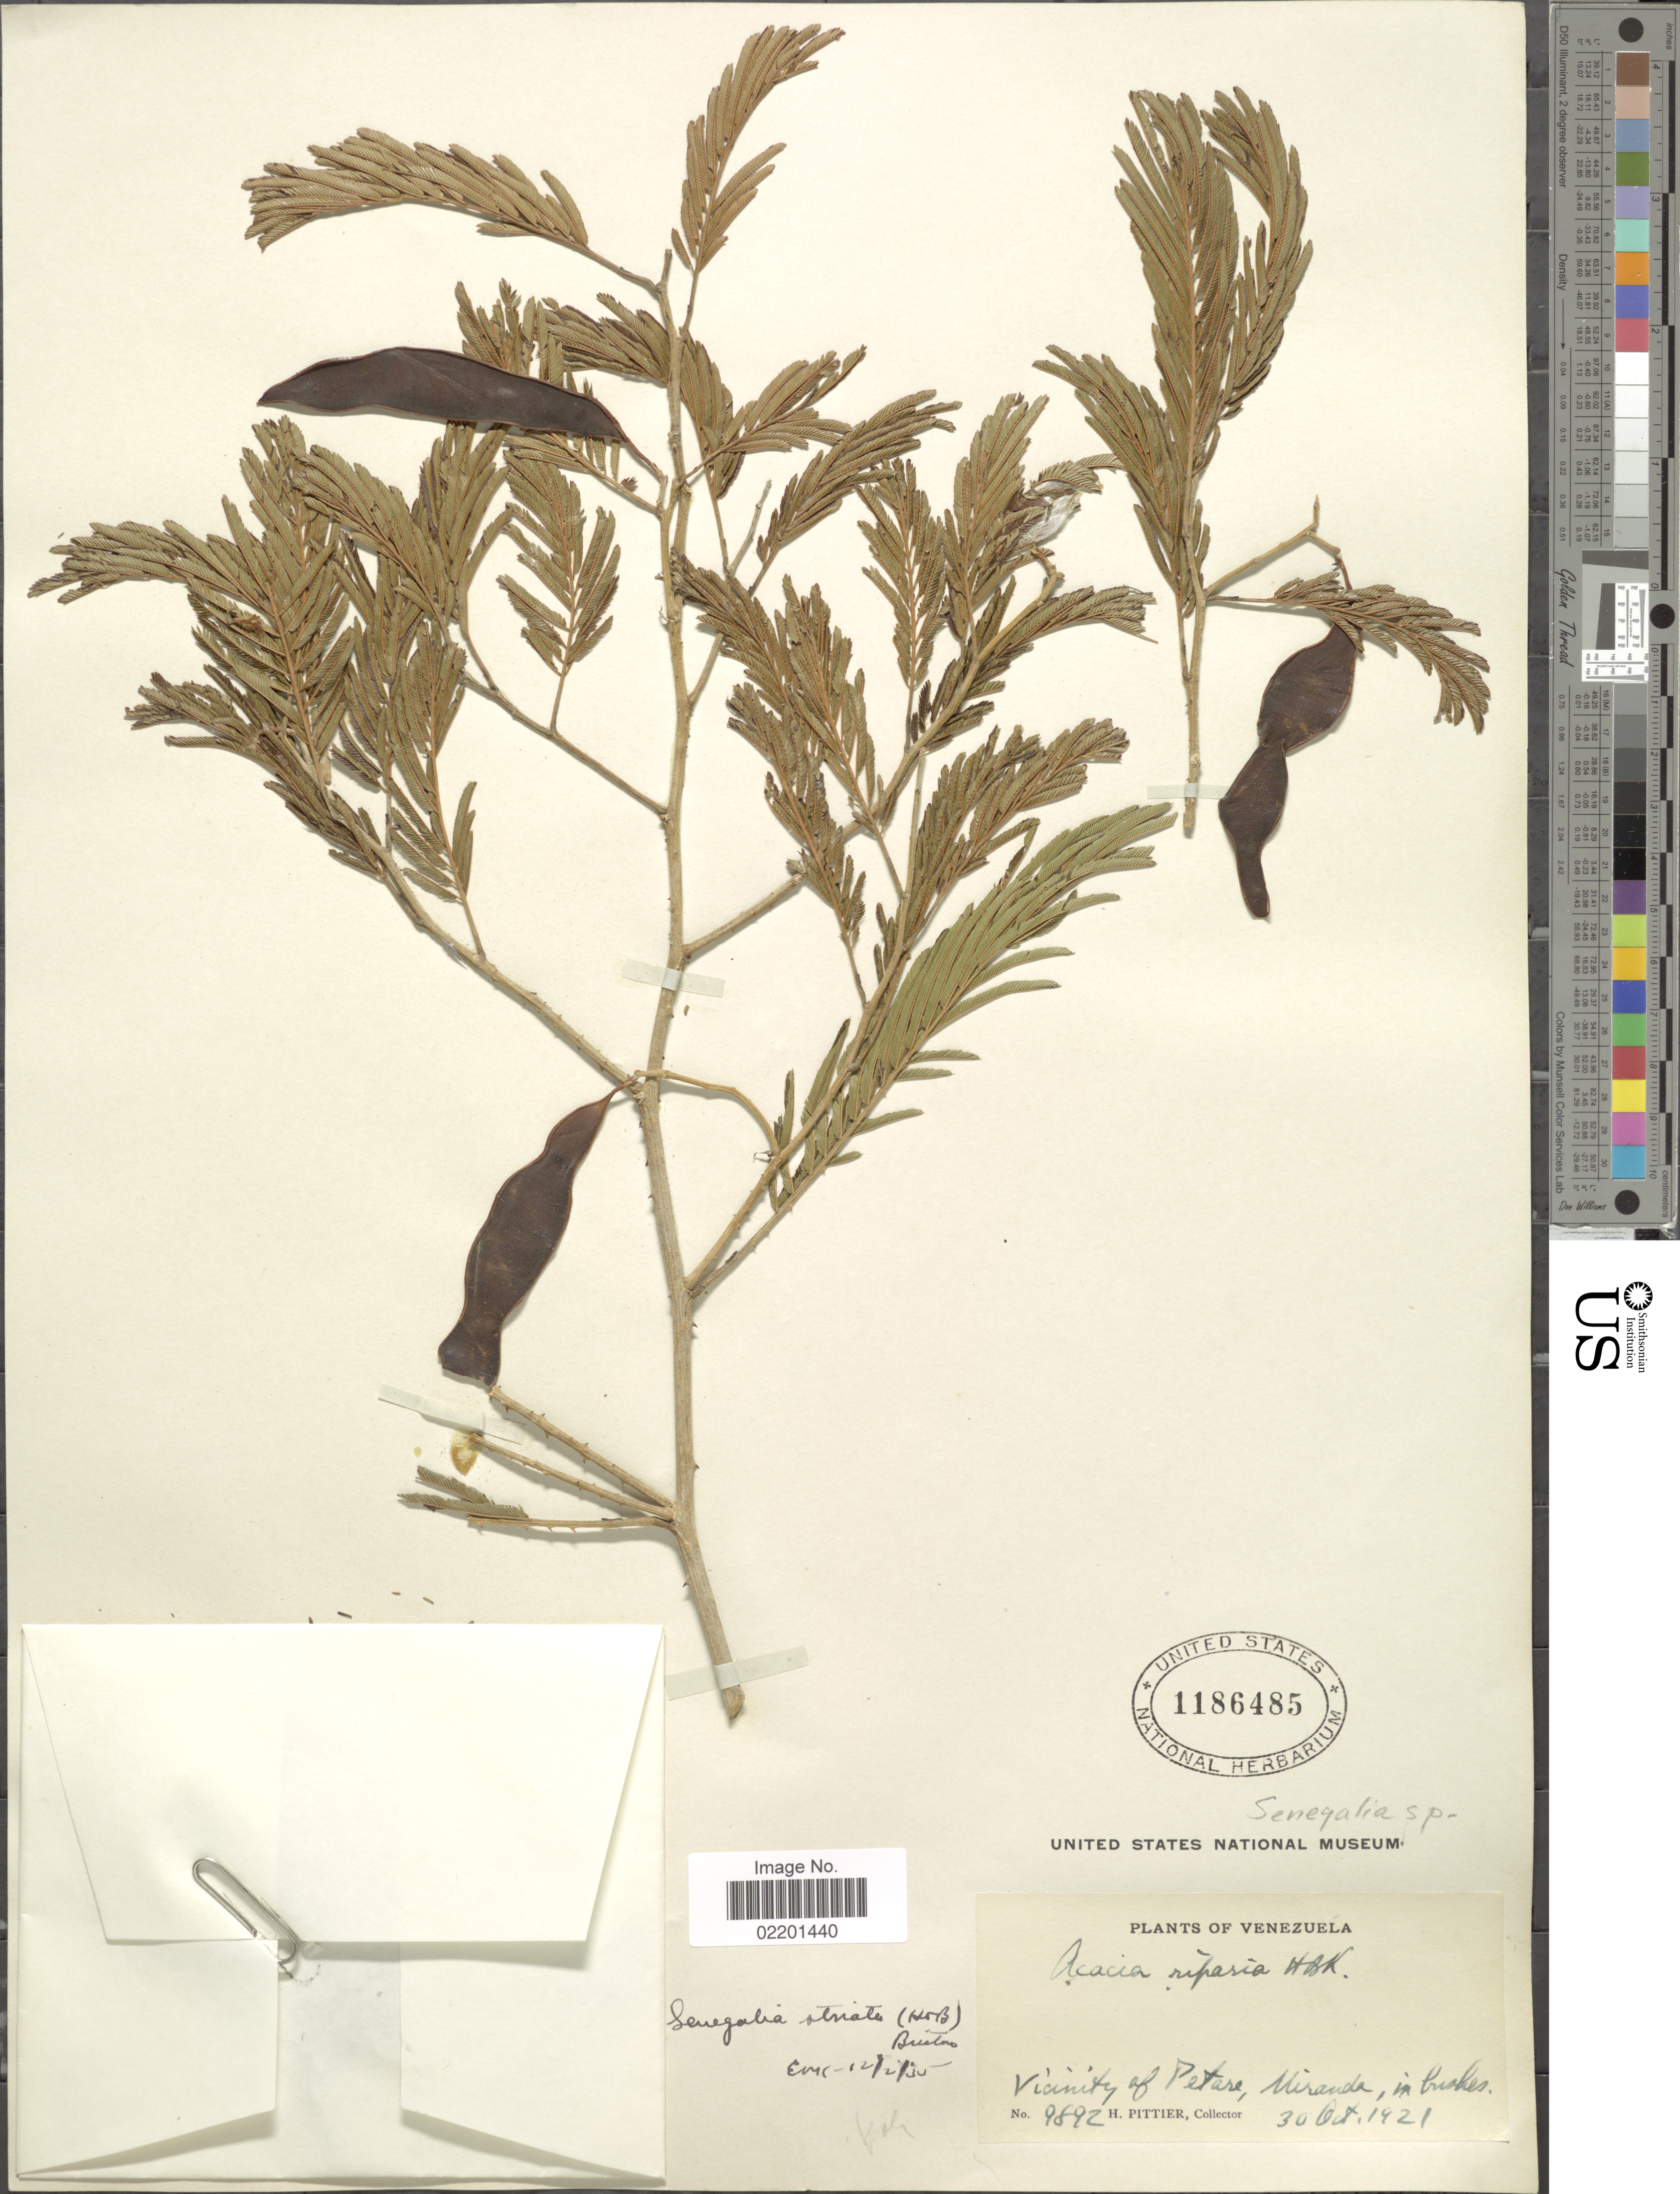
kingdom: Plantae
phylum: Tracheophyta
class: Magnoliopsida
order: Fabales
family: Fabaceae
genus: Senegalia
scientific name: Senegalia sp.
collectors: H. F. Pittier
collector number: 9892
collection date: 1921-10-30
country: Venezuela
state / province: Miranda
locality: Vicinity of Petare, Miranda, in bushes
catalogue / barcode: US 1186485